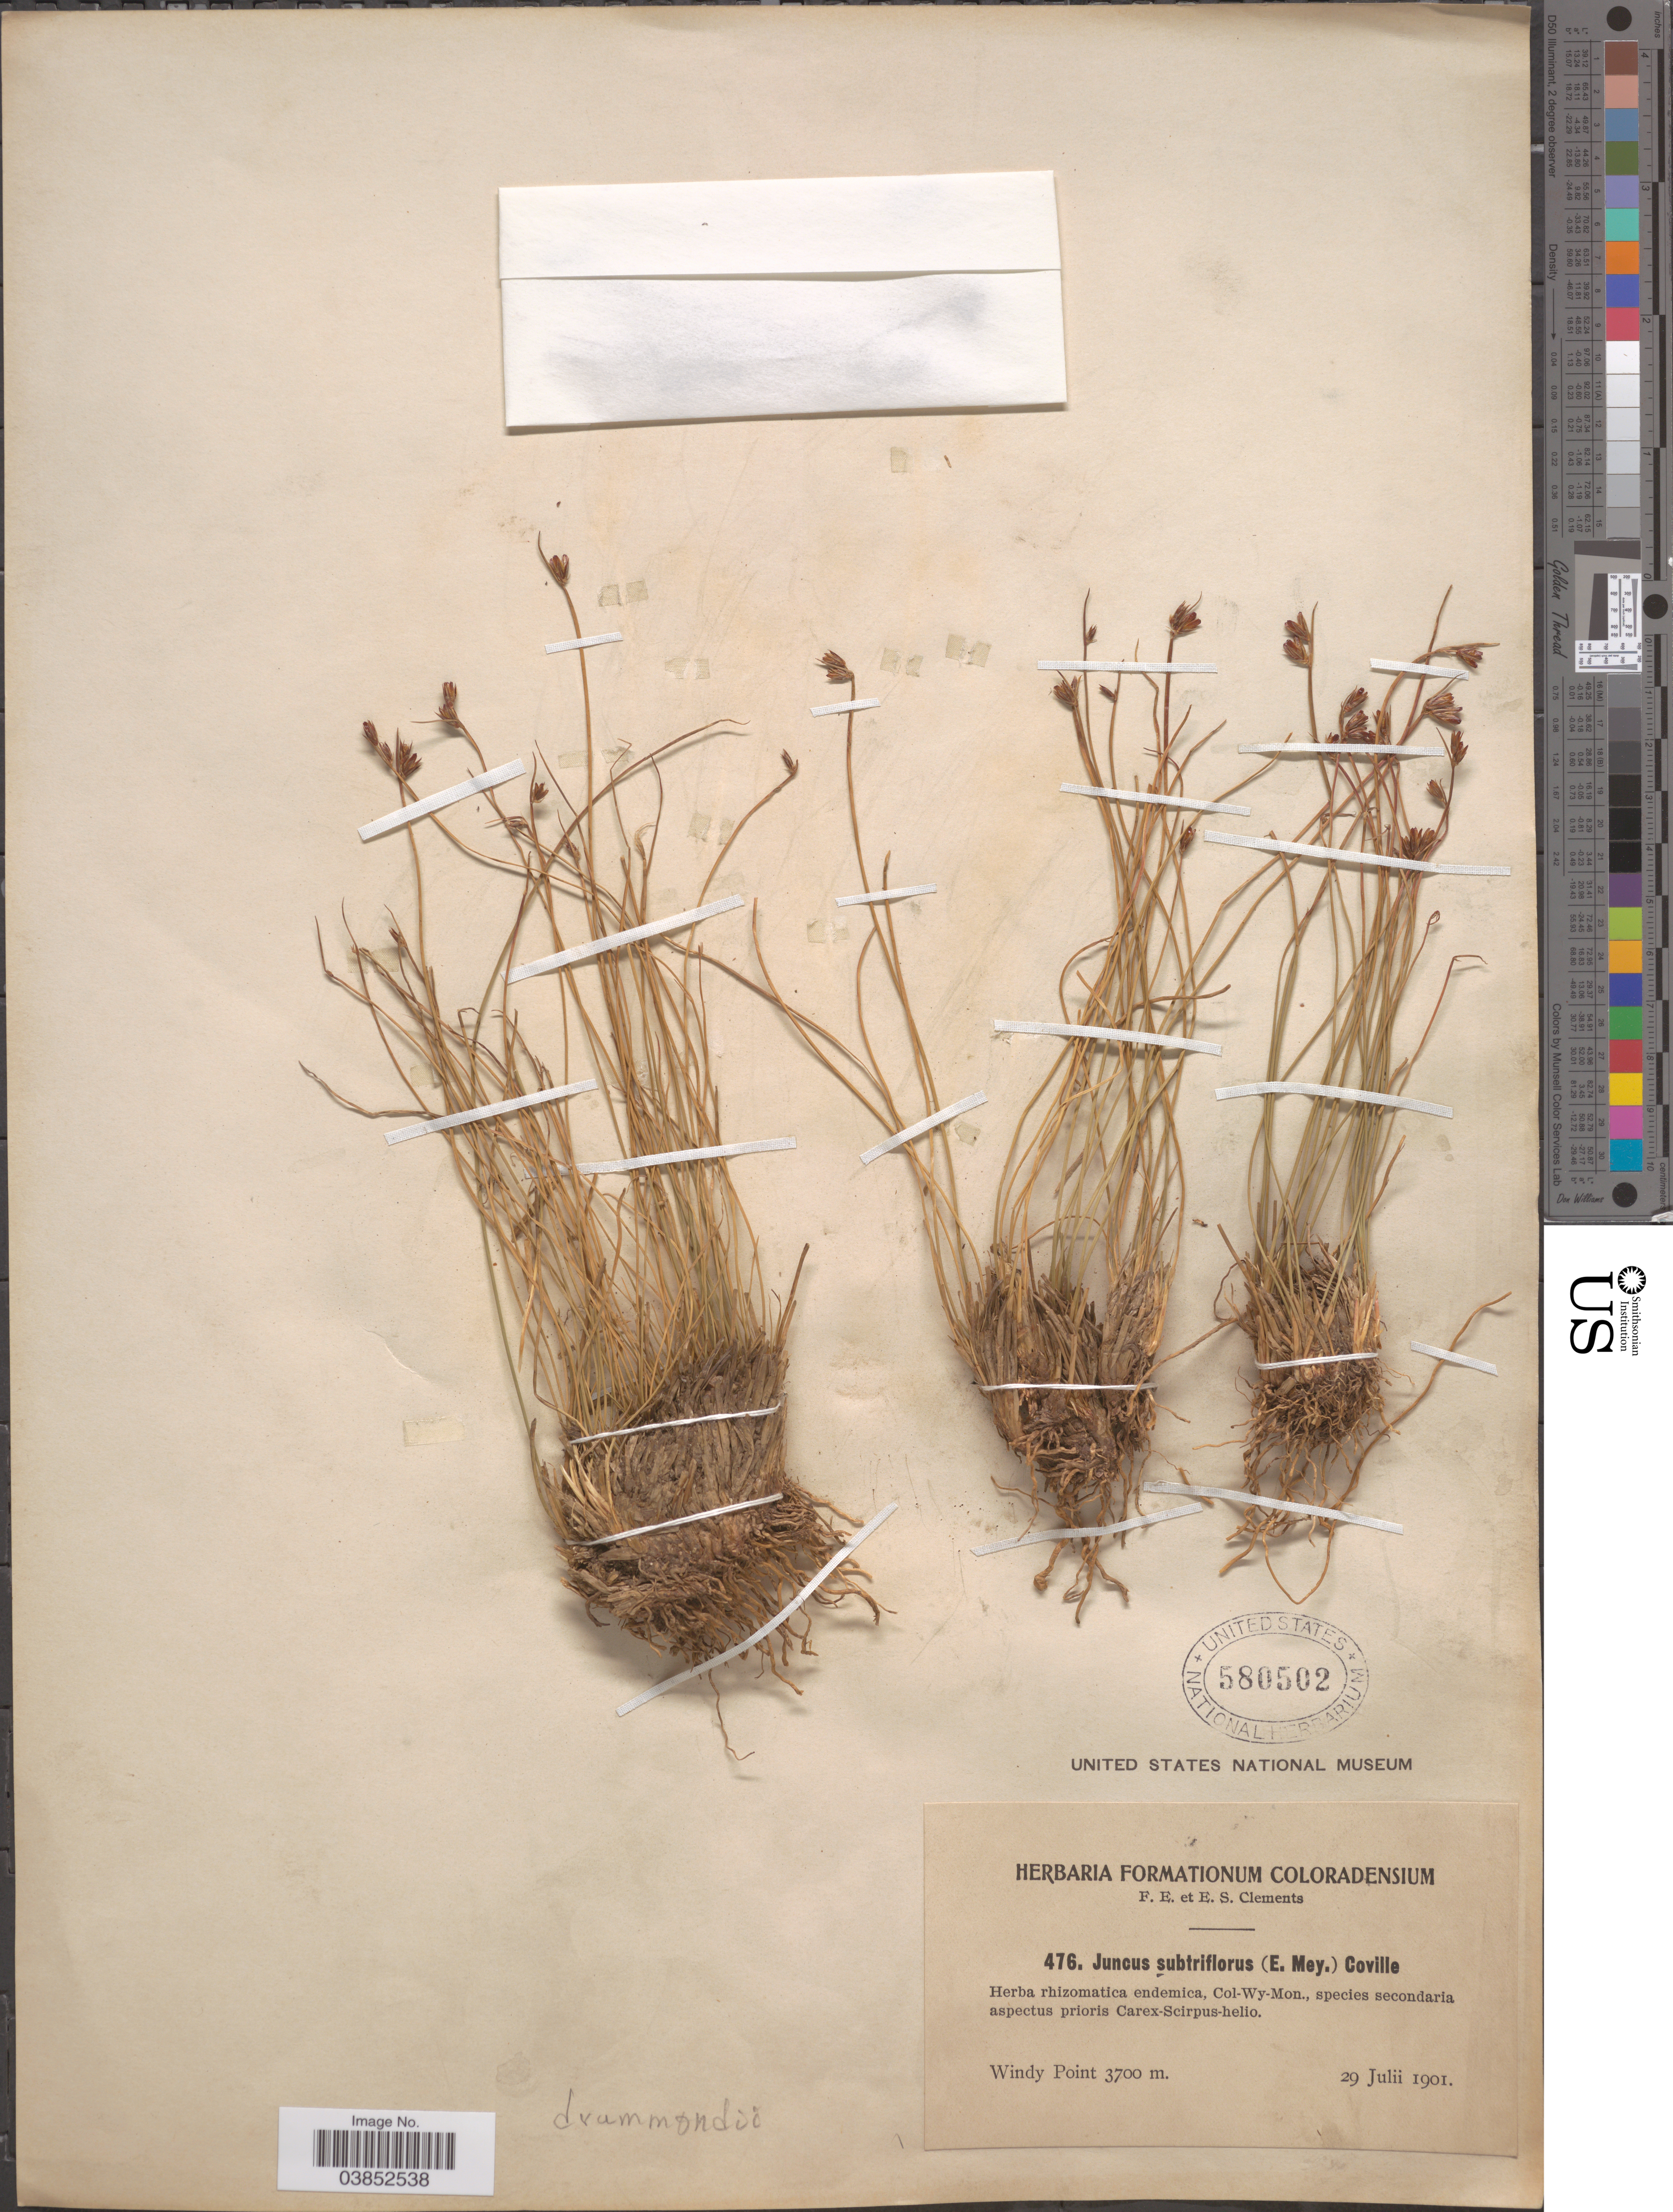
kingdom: Plantae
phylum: Tracheophyta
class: Liliopsida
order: Poales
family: Juncaceae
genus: Juncus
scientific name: Juncus drummondii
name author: E. Mey.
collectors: F. E. Clements & E. S. Clements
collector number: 476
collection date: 1901-07-29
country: United States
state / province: Colorado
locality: Windy Point.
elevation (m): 3700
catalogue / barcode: US 580502